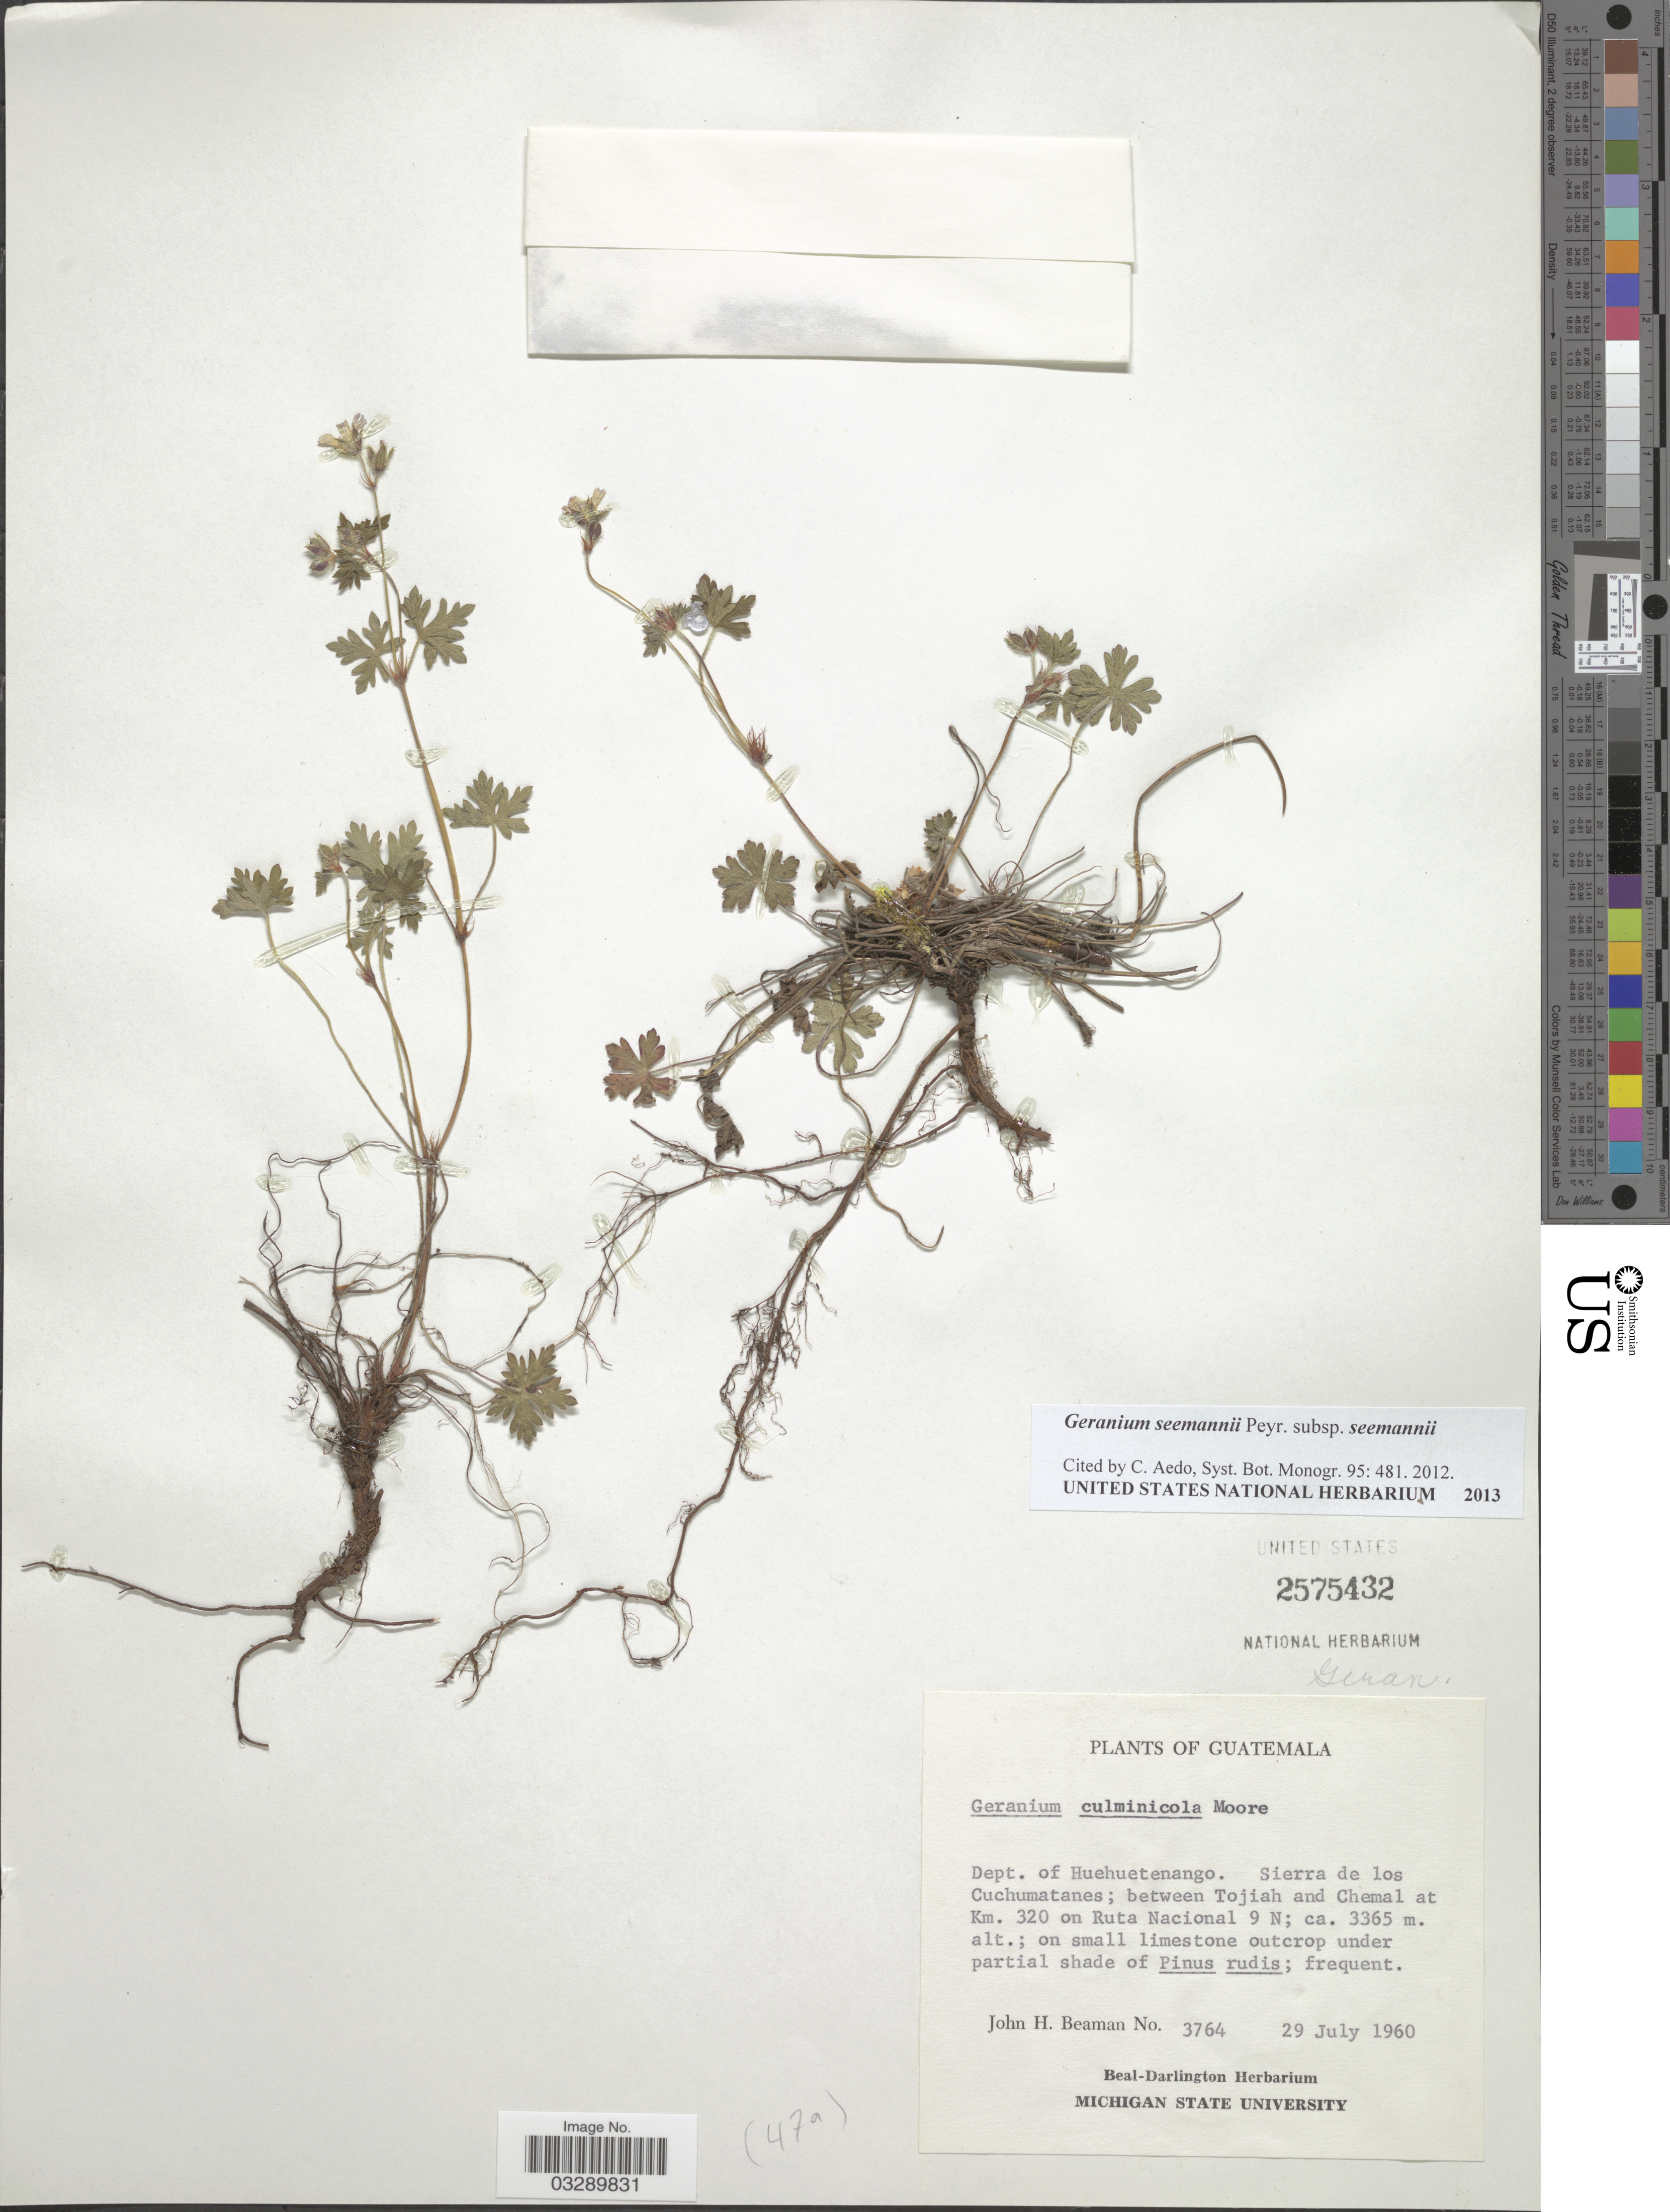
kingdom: Plantae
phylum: Tracheophyta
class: Magnoliopsida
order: Geraniales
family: Geraniaceae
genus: Geranium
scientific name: Geranium seemannii subsp. seemannii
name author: Peyr.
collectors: J. H. Beaman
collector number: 3764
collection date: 1960-07-29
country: Guatemala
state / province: Huehuetenango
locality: Dept. of Huehuetenango. Sierra de los Cuchumatanes; between Tojiah and Chemal at Km. 320 on Ruta Nacional 9 N.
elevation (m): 3365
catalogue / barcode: US 2575432